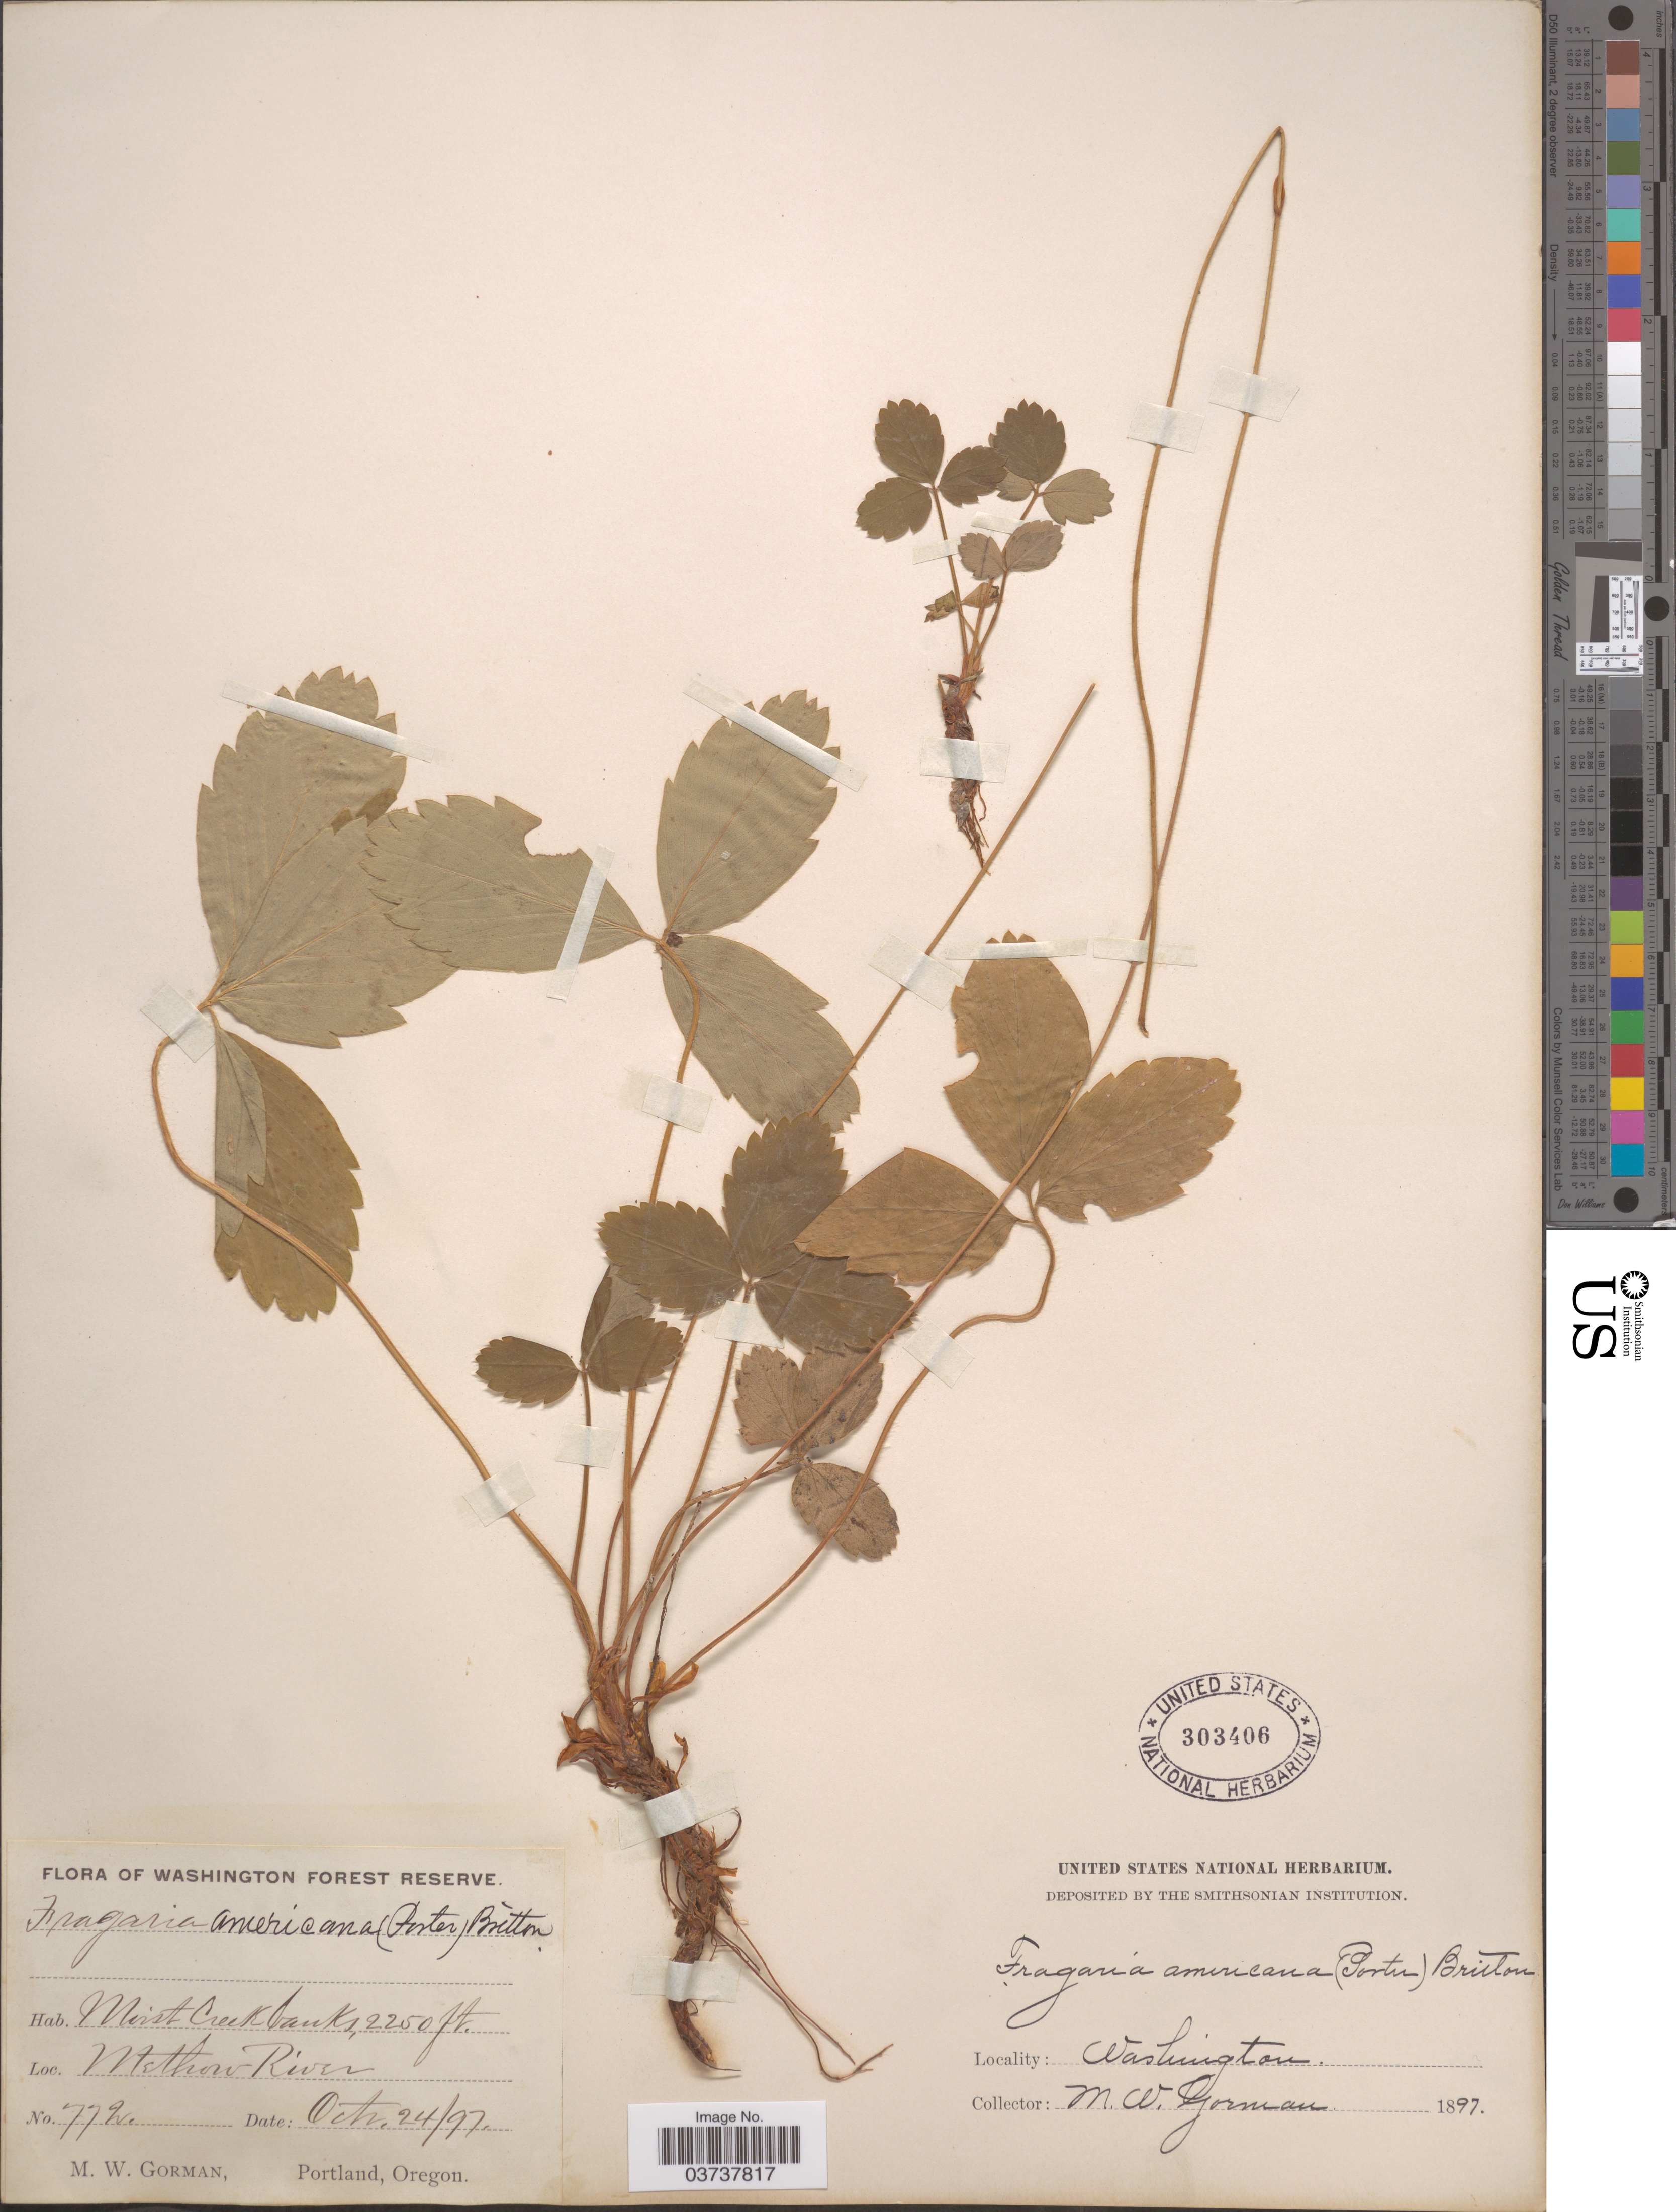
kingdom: Plantae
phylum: Tracheophyta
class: Magnoliopsida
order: Rosales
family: Rosaceae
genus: Fragaria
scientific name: Fragaria virginiana subsp. platypetala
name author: (Rydb.) Staudt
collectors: M. W. Gorman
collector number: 772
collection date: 1897-10-24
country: United States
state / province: Washington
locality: Washington Forest Reserve. Moist Creek banks. Methow River.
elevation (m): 686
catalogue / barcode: US 303406